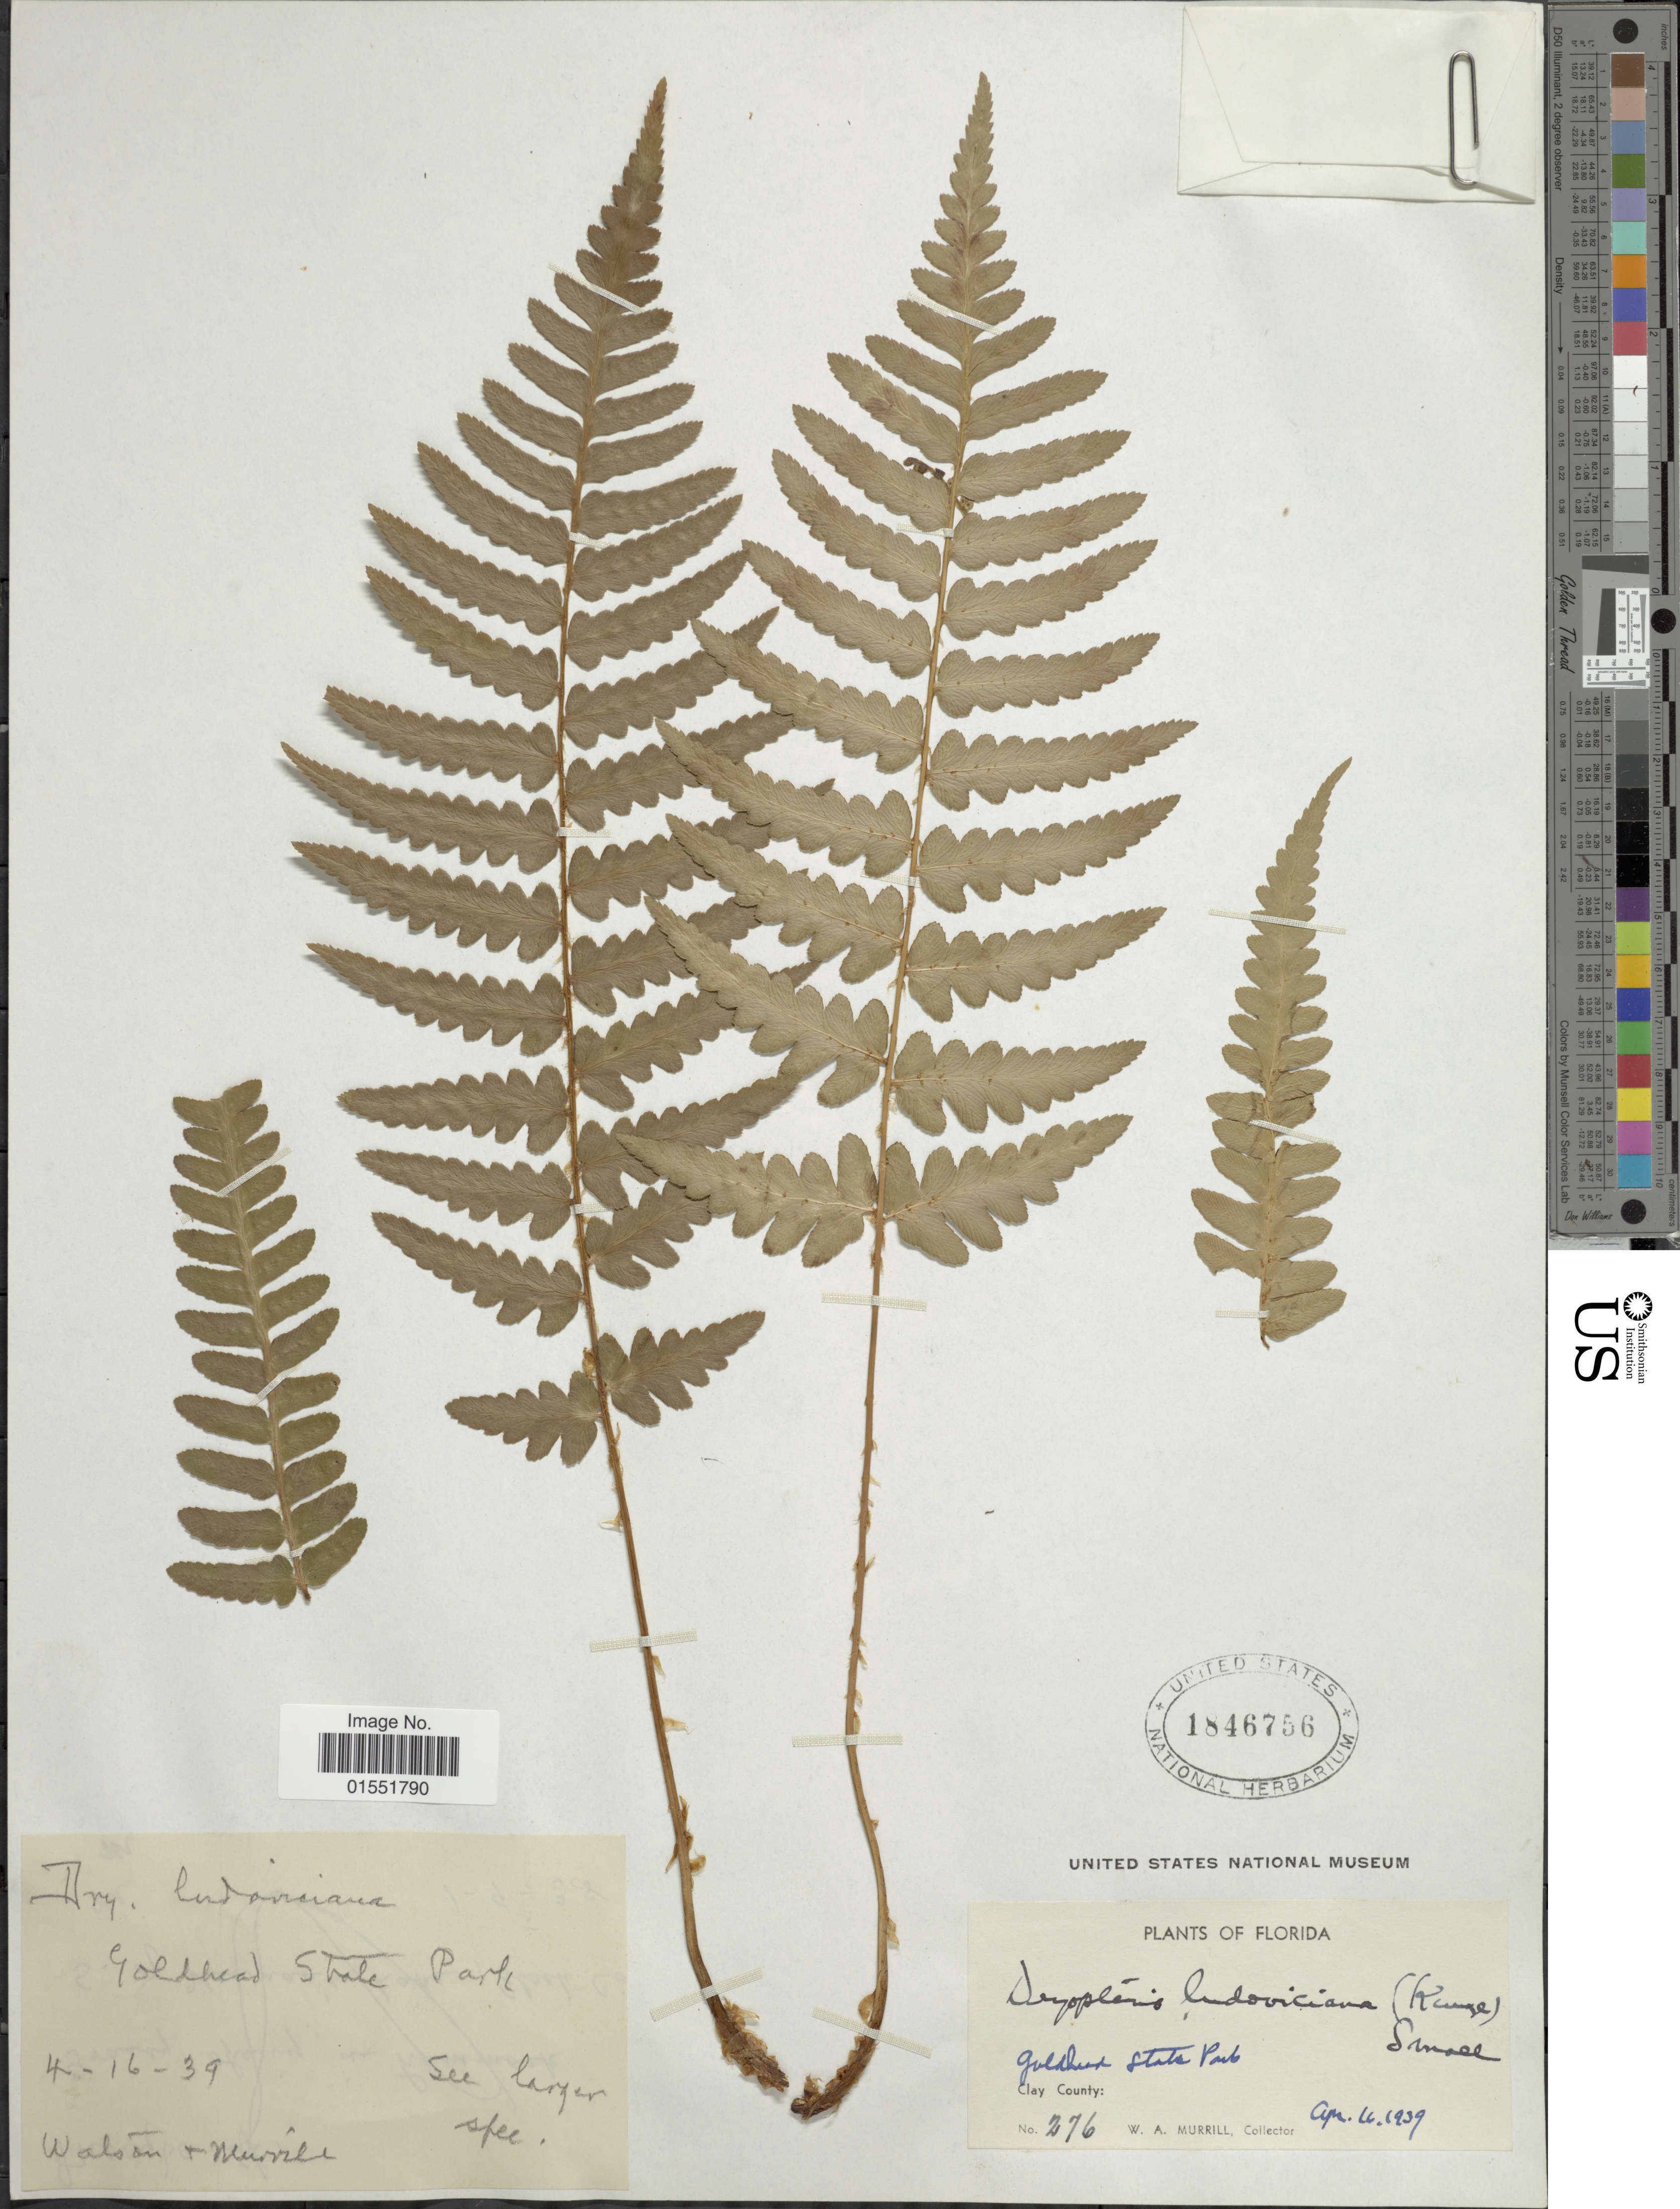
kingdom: Plantae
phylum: Tracheophyta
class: Polypodiopsida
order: Polypodiales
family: Dryopteridaceae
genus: Dryopteris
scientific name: Dryopteris ludoviciana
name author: (Kunze) Small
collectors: W. A. Murrill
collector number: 276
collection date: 1939-04-11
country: United States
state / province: Florida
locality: Goldhead stake parb. Clay County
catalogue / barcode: US 1846756